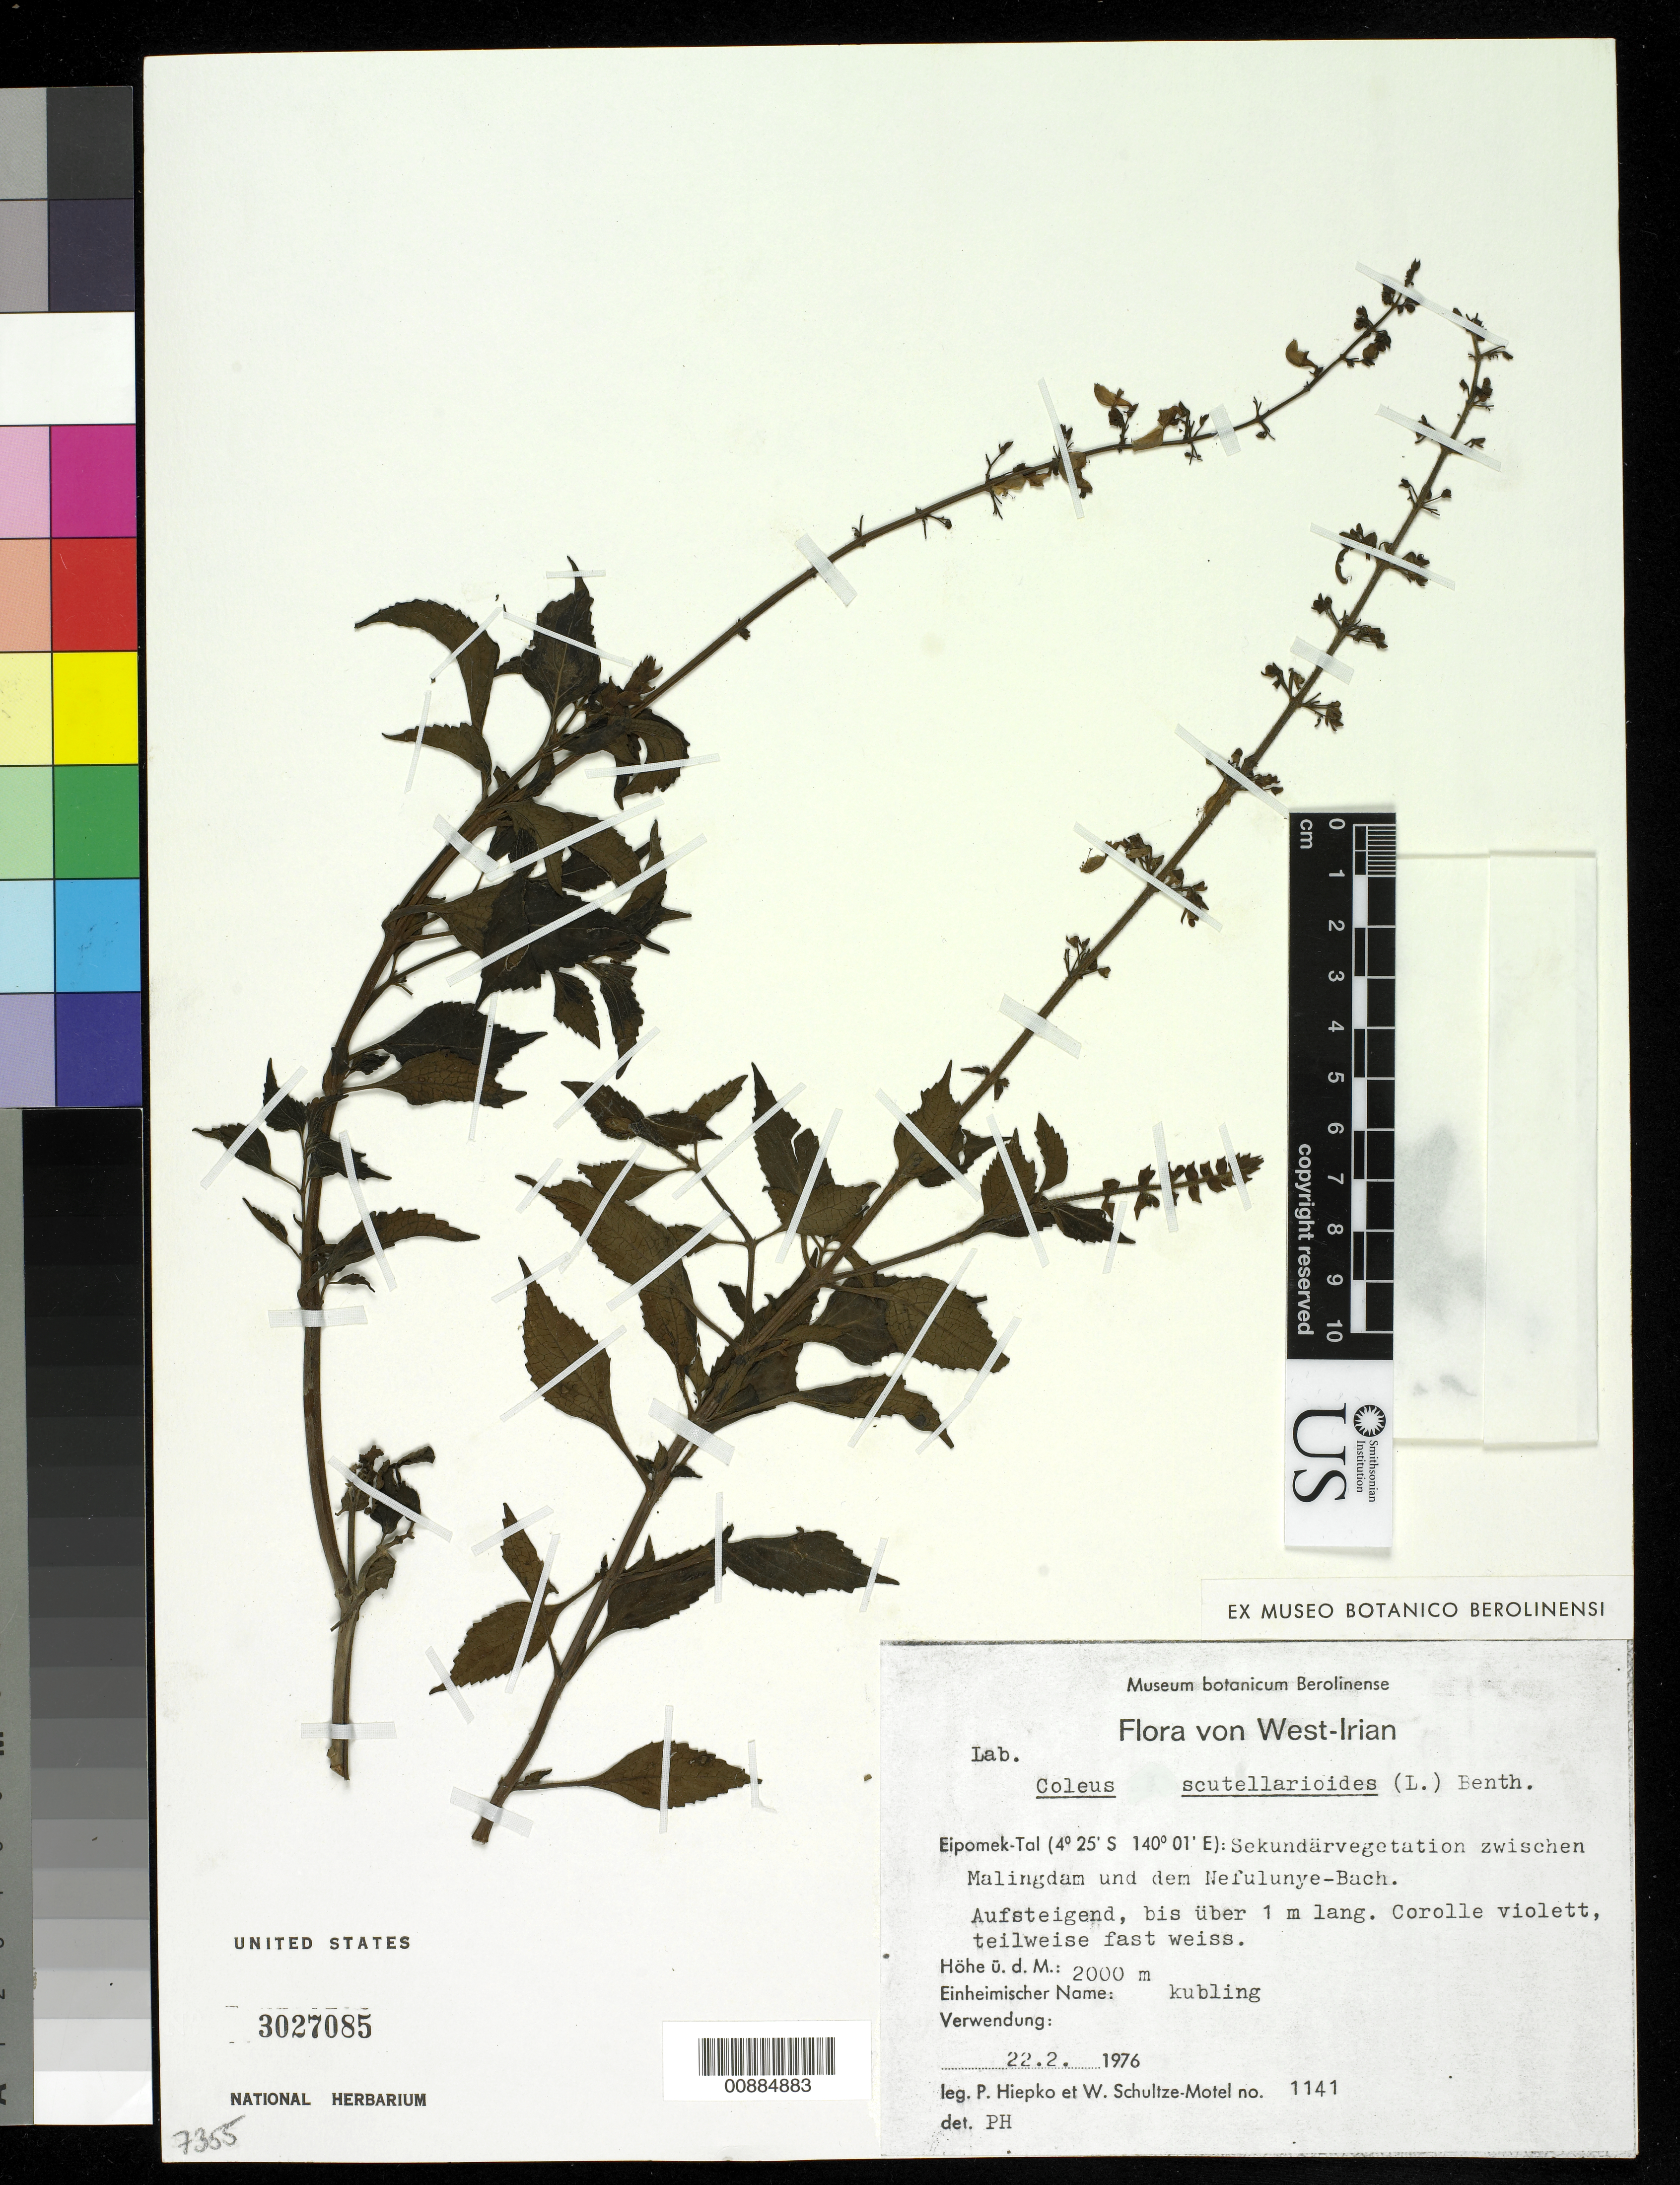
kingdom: Plantae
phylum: Tracheophyta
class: Magnoliopsida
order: Lamiales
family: Lamiaceae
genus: Coleus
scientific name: Coleus scutellarioides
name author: (L.) Benth.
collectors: P. H. Hiepko & W. Schultze-Motel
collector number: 1141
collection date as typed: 22 Feb 1976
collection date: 1976-02-22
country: Indonesia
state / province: Papua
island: New Guinea I.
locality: West-Irian. Eipomek Valley. Irian Jaya.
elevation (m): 2000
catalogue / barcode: US 3027085